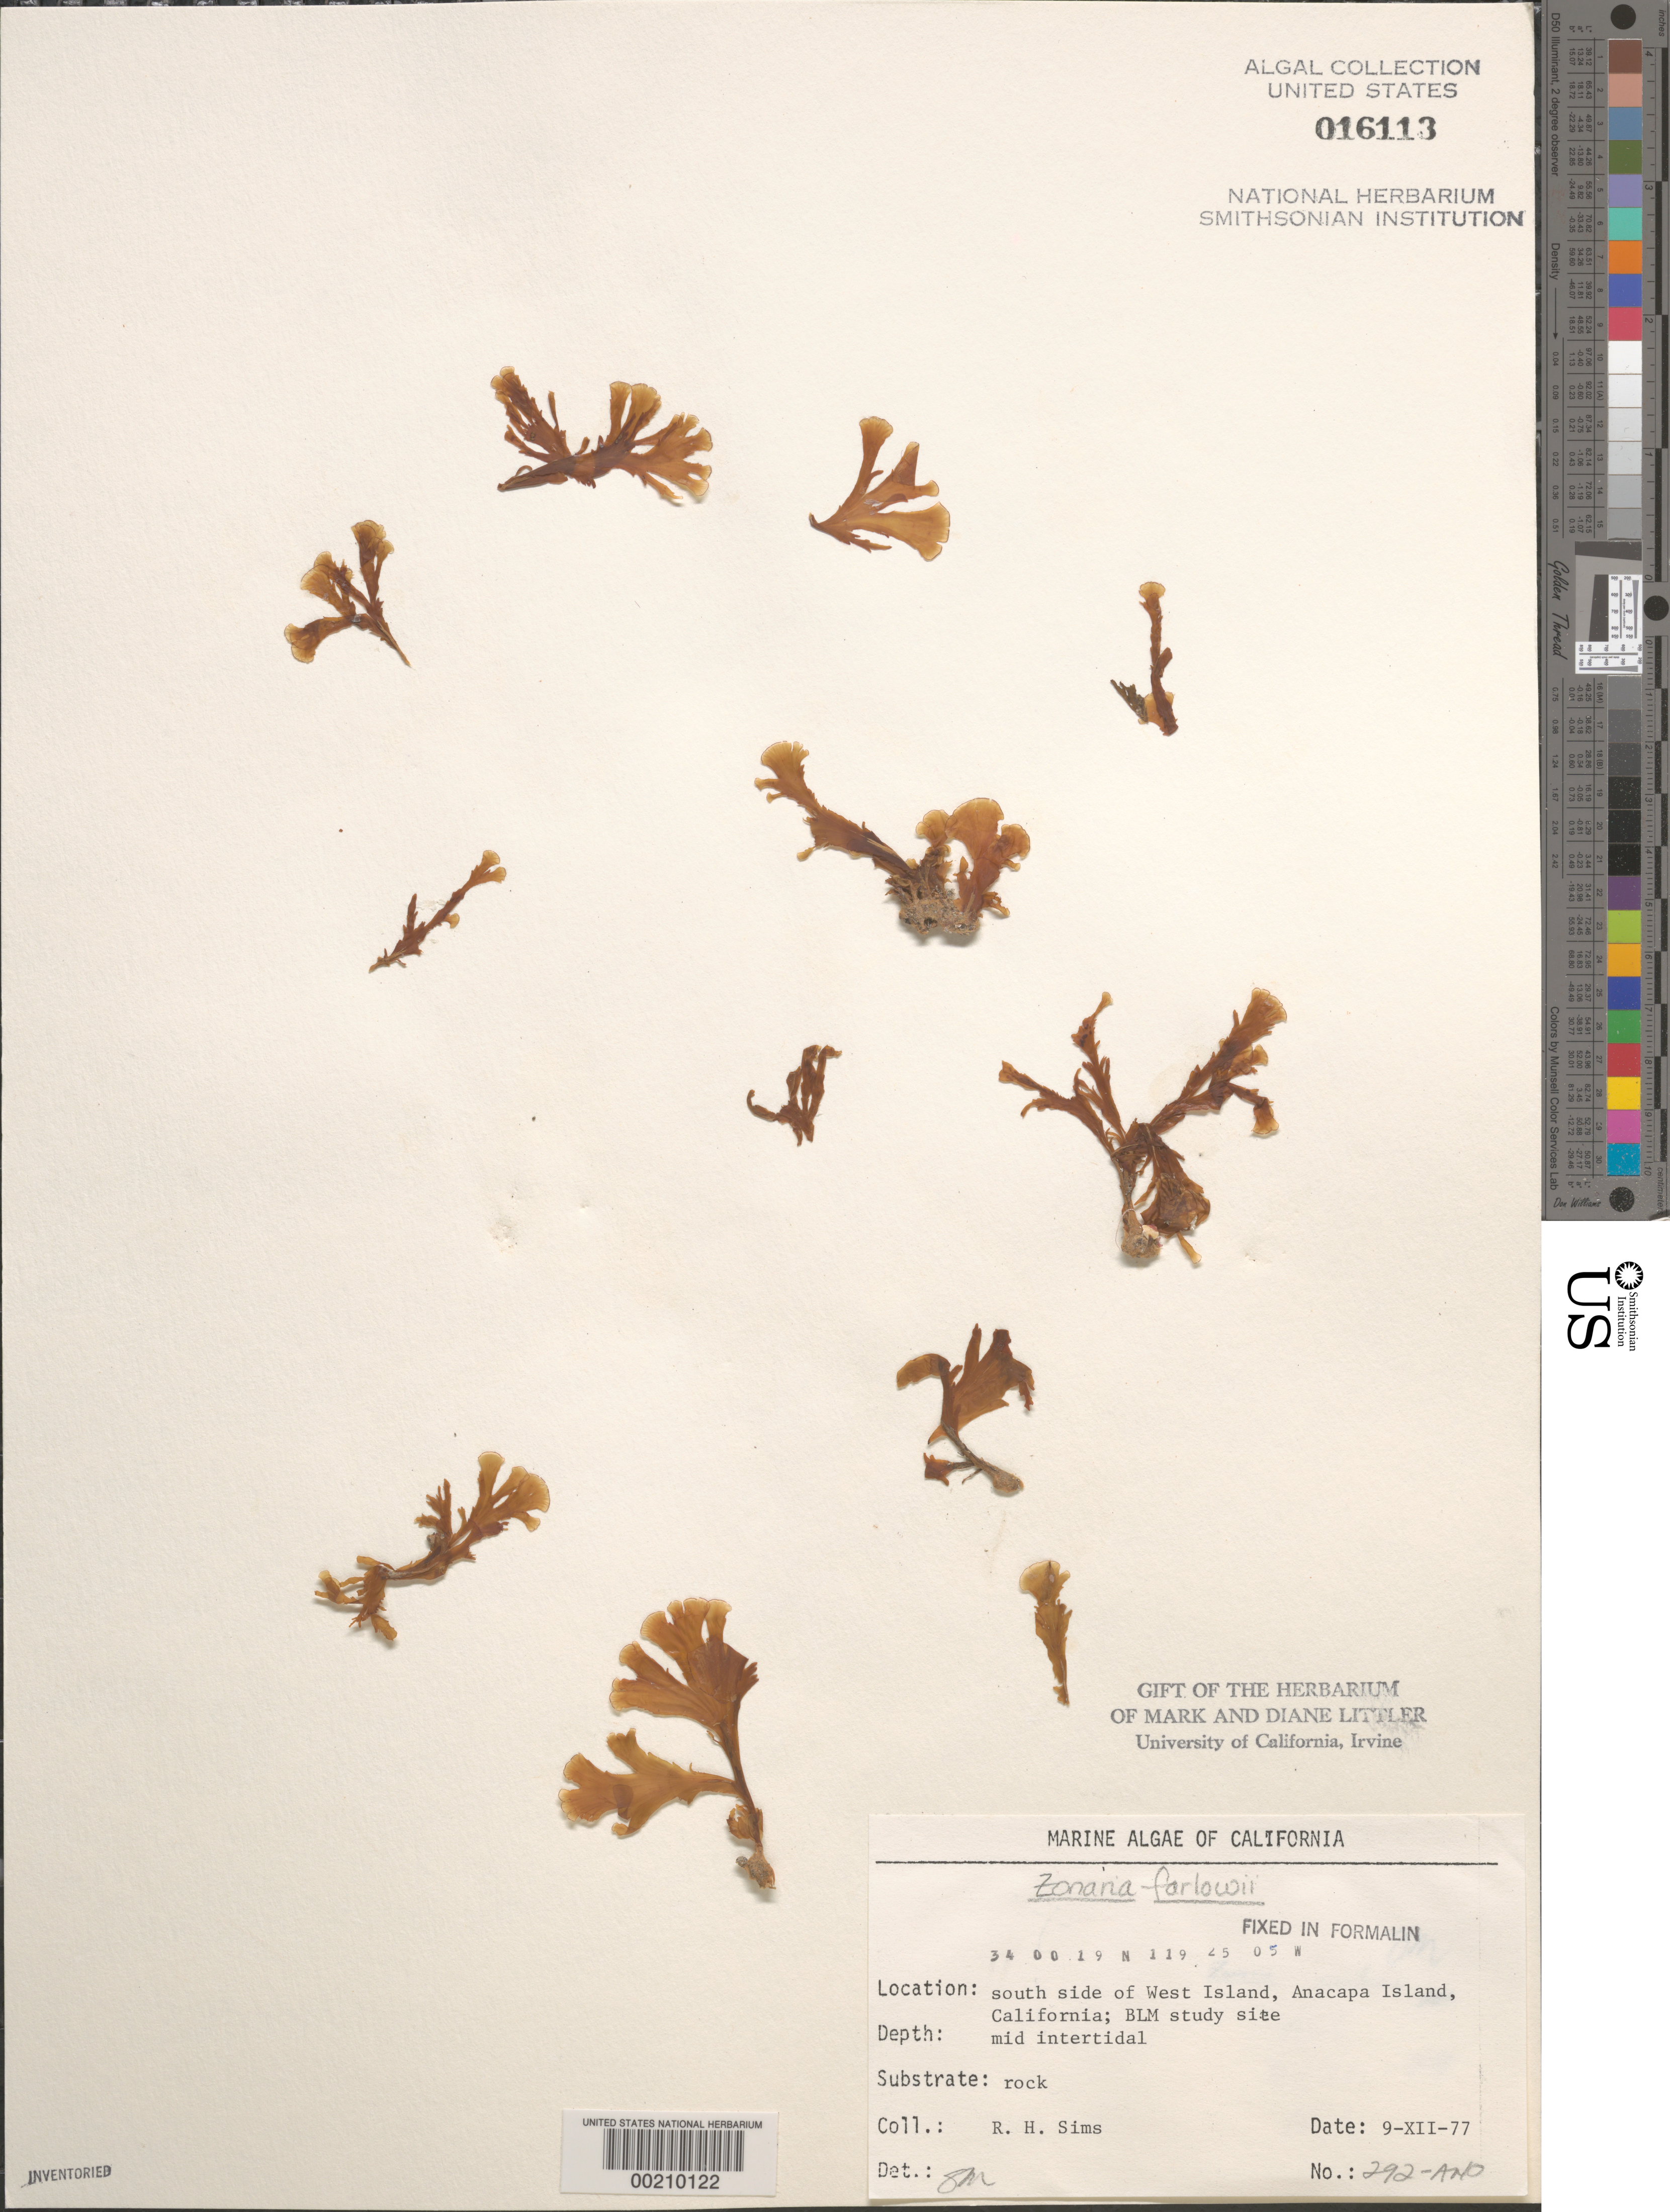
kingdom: Chromista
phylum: Ochrophyta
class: Phaeophyceae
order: Dictyotales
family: Dictyotaceae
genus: Zonaria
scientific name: Zonaria farlowii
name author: Setch. & N.L. Gardner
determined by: Murray, S. N.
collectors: R. H. Sims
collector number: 292-ANO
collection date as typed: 09 Dec 1977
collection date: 1977-12-09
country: United States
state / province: California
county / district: Ventura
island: Anacapa Island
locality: South side of west island, near Cat Rock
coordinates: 34 00 19 N, 119 25 05 W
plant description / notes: BLM-SOCALBIGHT Rocky Intertidal Survey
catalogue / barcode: US 16113